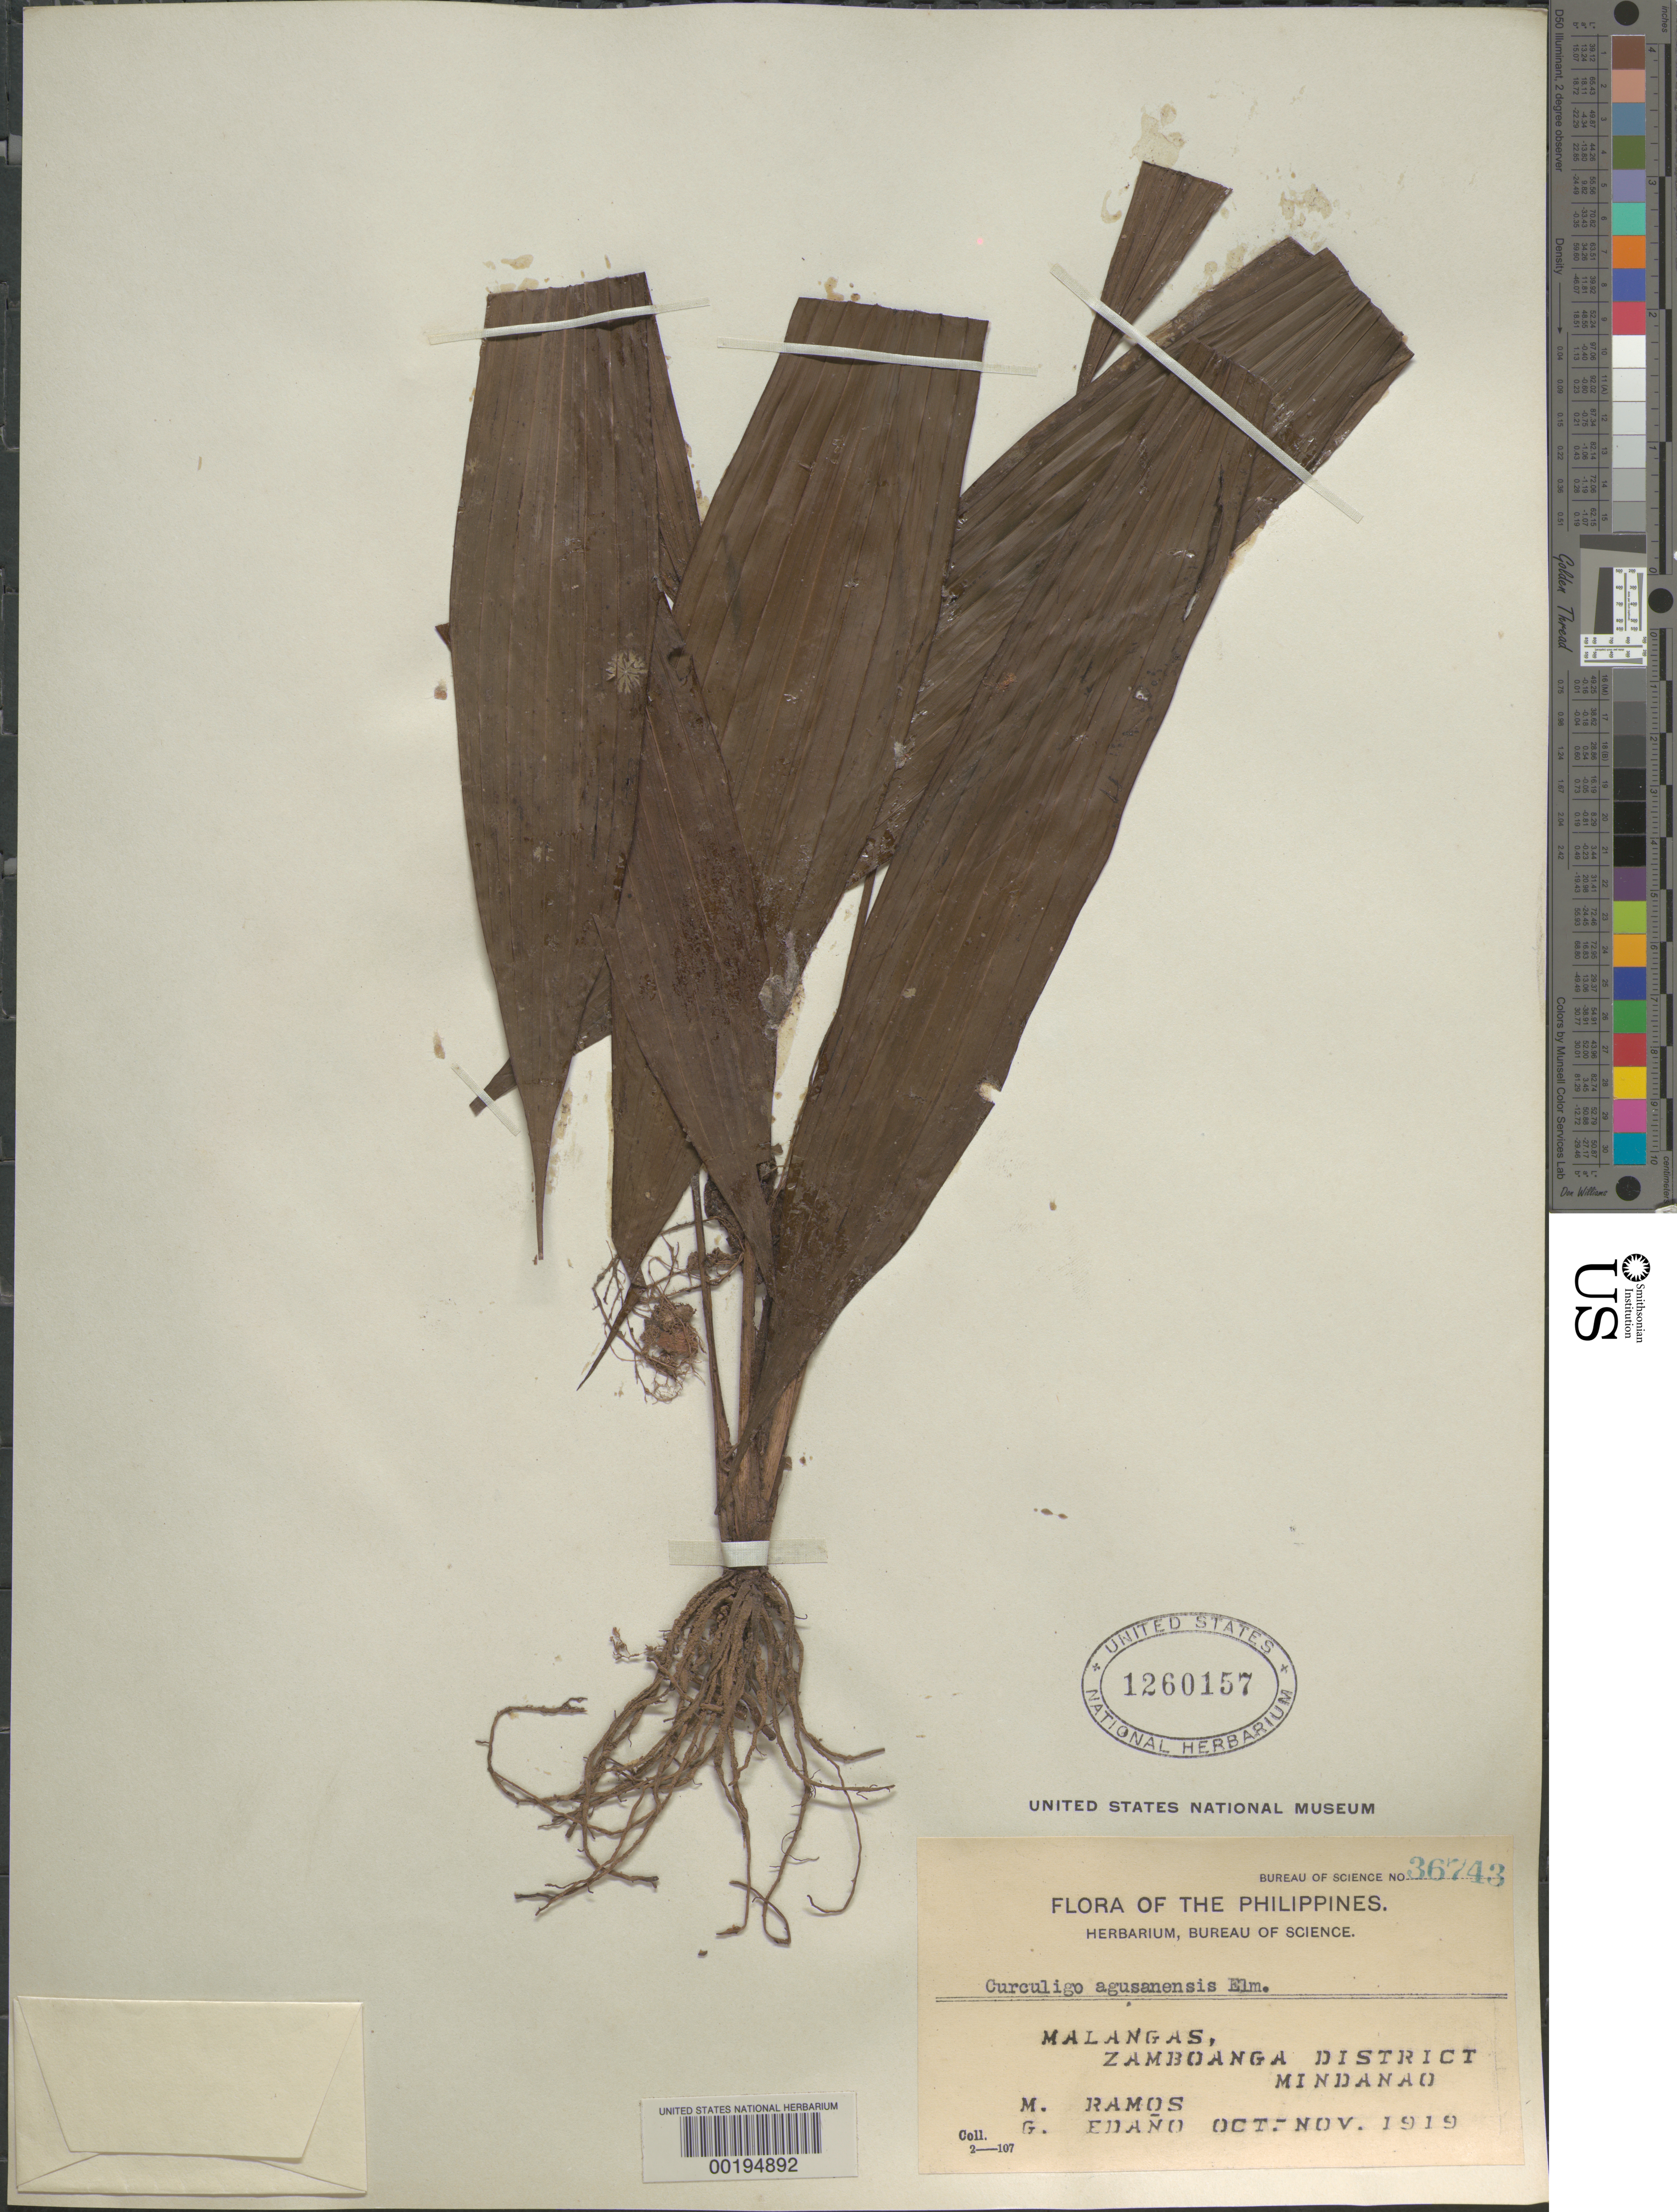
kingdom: Plantae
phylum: Tracheophyta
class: Liliopsida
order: Asparagales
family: Hypoxidaceae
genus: Curculigo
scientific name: Curculigo agusanensis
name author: Elmer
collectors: M. Ramos & G. E. Edaño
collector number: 36743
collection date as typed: Oct 1919 to -- Nov 1919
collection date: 1919-10/1919-11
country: Philippines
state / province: Zamboanga Peninsula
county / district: Zamboanga del Sur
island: Mindanao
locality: Malangas, zamboanga dist.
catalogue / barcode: US 1260157